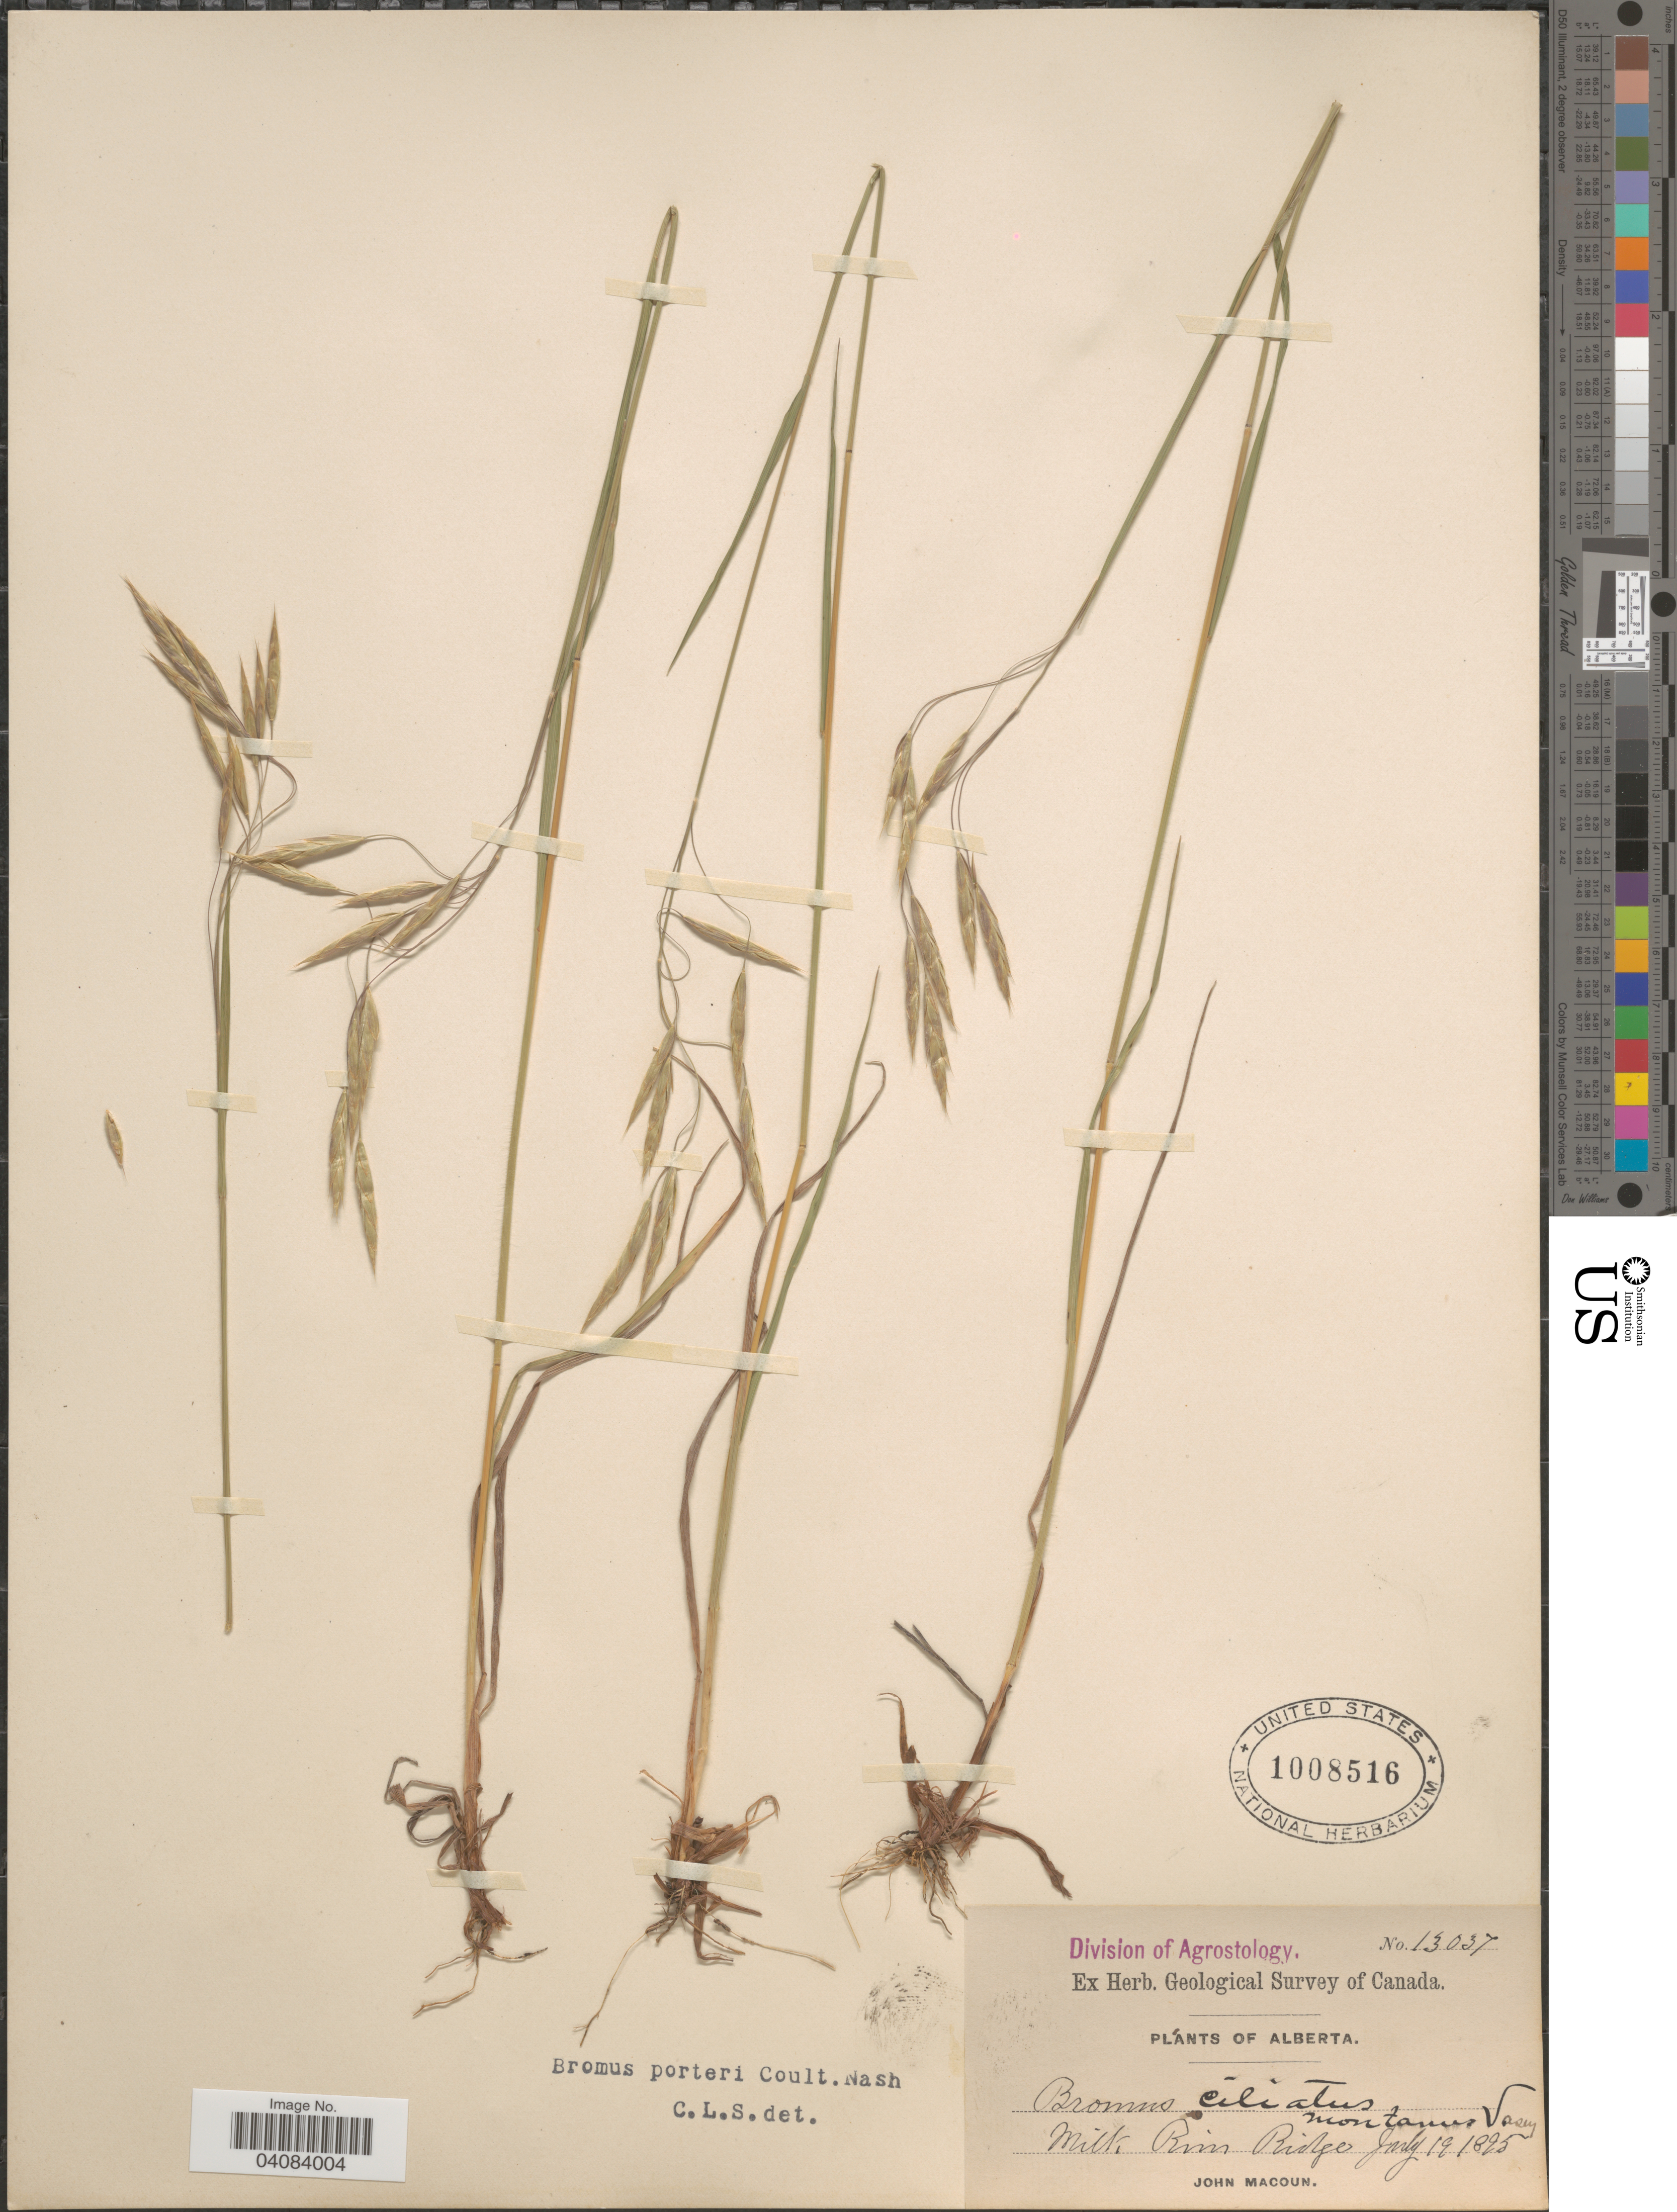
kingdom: Plantae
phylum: Tracheophyta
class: Liliopsida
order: Poales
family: Poaceae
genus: Bromus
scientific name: Bromus porteri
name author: (J.M. Coult.) Nash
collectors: J. Macoun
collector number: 13037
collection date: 1895-07-19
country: Canada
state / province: Alberta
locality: Herb. Geological Survey of Canada. Milk River Ridge.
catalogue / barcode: US 1008516